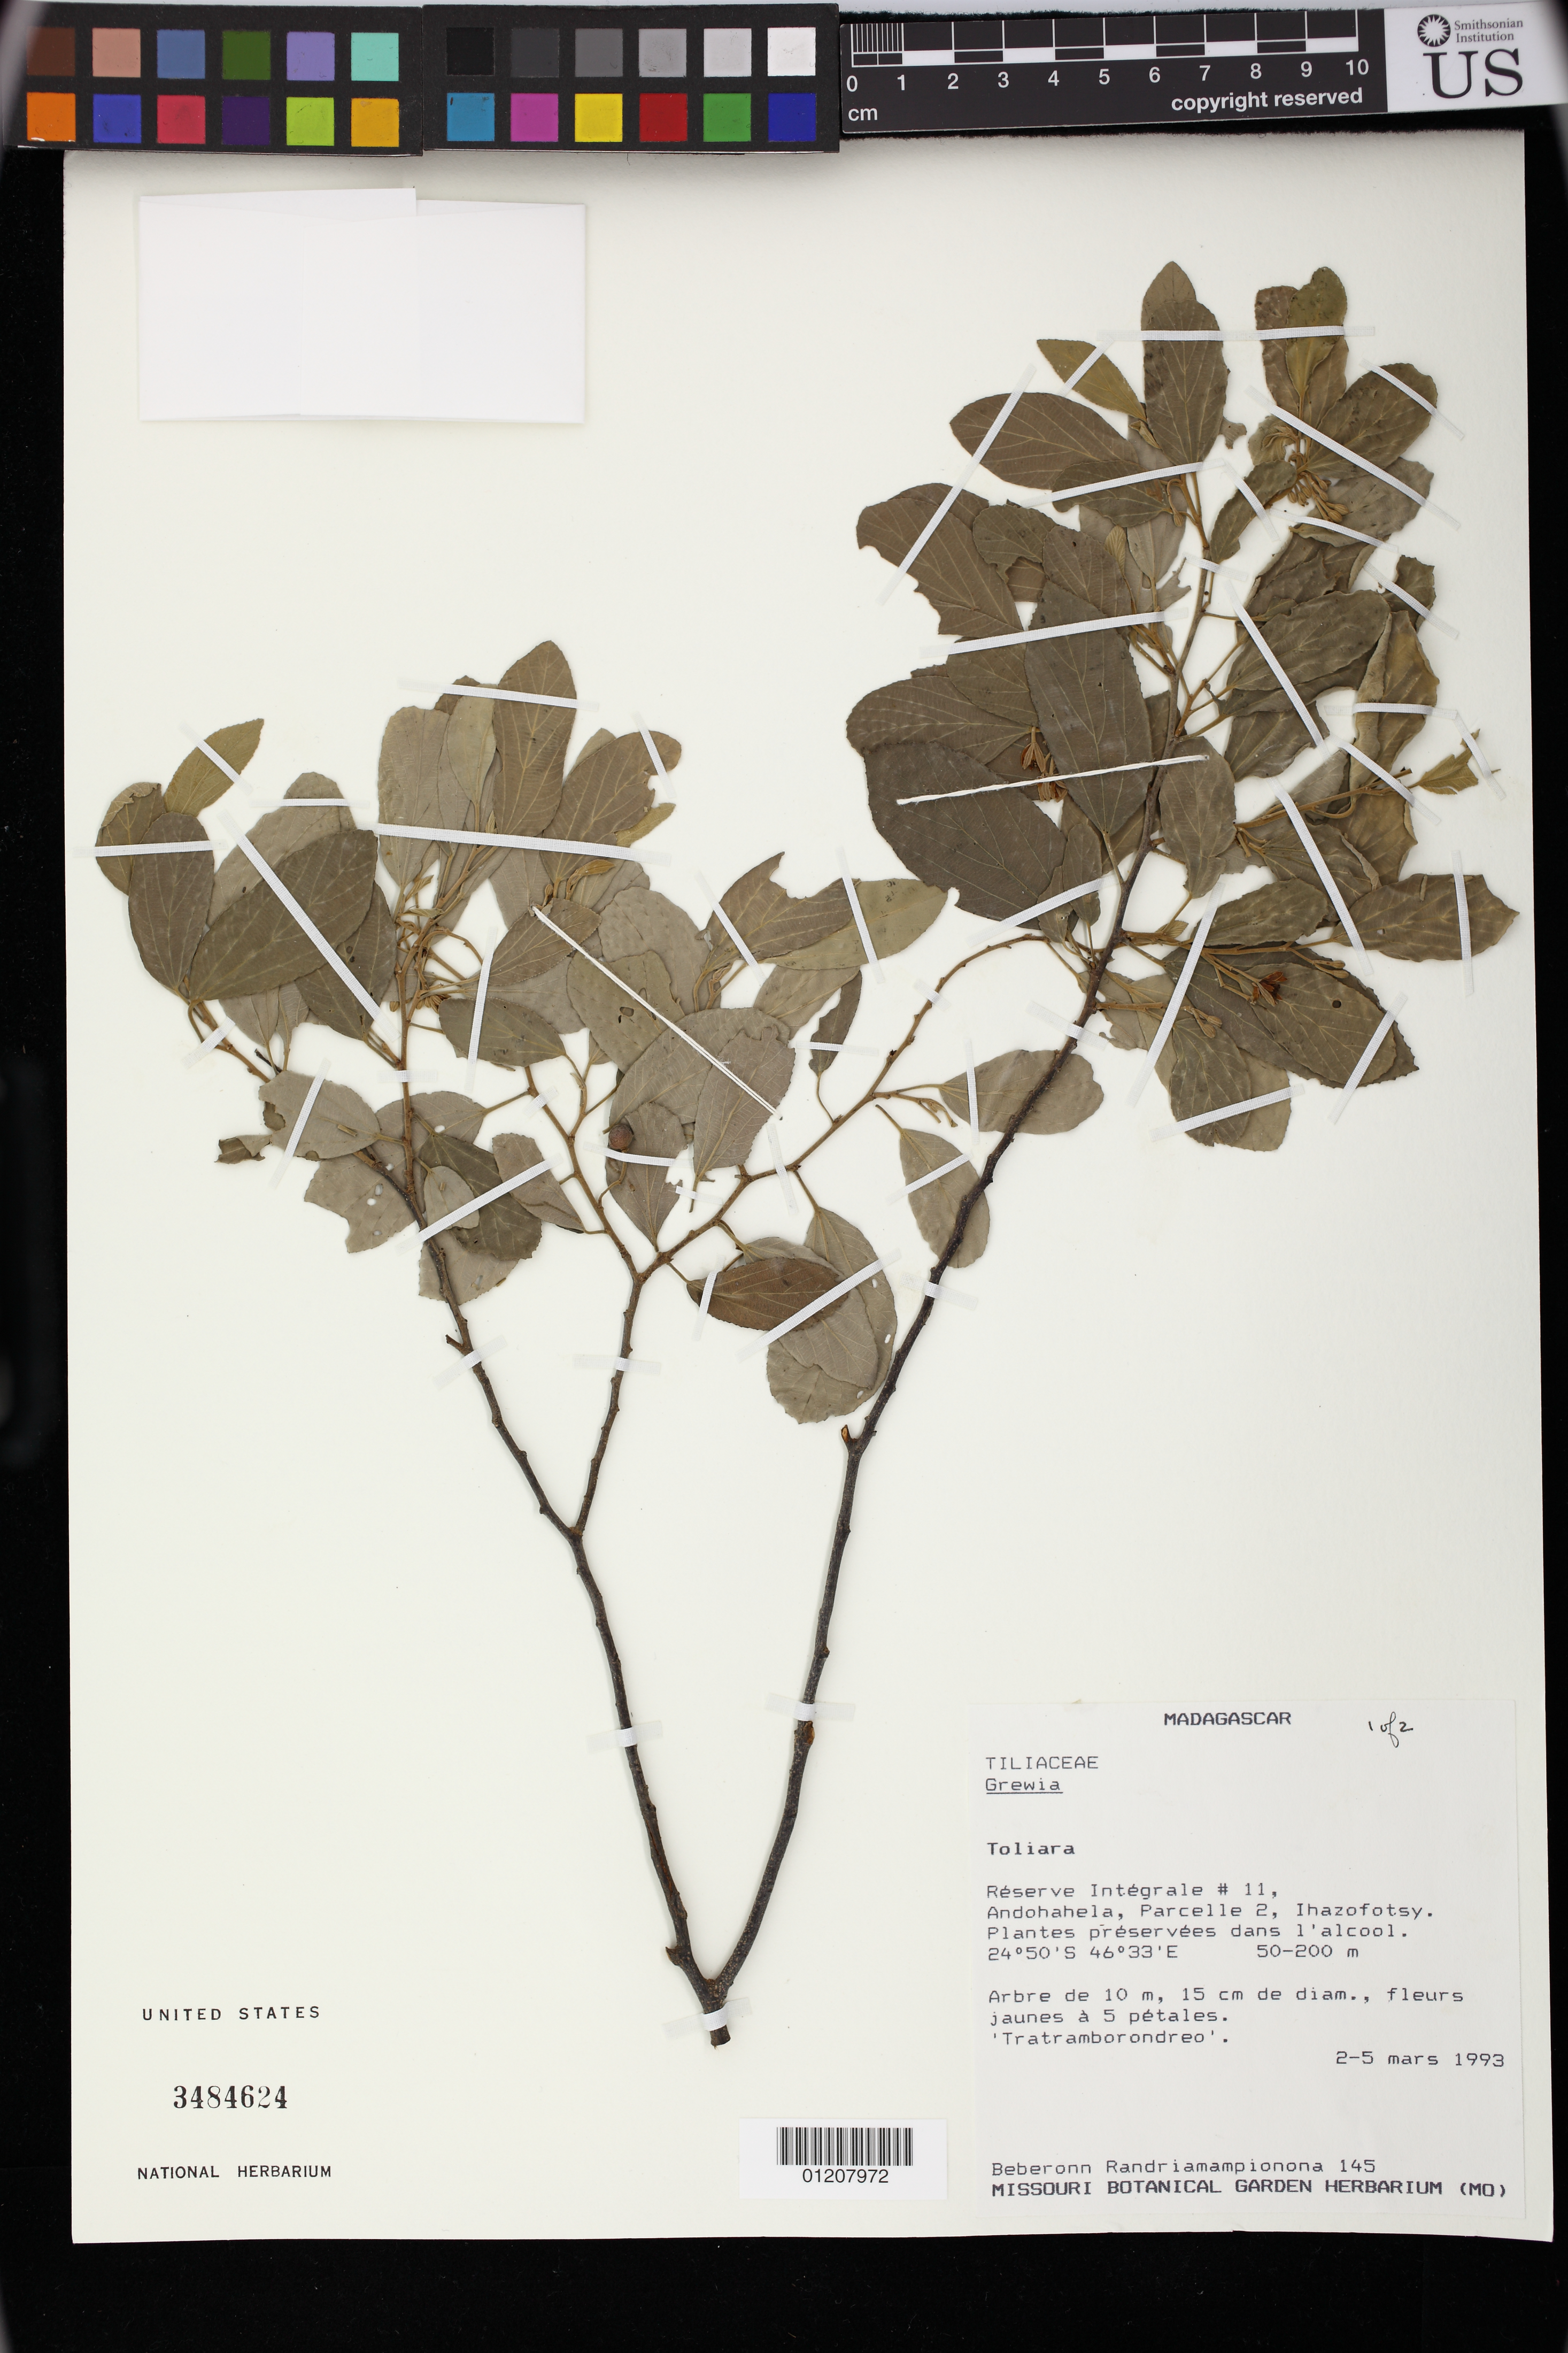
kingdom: Plantae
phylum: Tracheophyta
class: Magnoliopsida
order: Malvales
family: Malvaceae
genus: Grewia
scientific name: Grewia leucophylla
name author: Capuron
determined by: Dorr, Laurence J., Curator (BOT), Smithsonian Institution - National Museum of Natural History (UNITED STATES)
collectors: B. Randriamampionona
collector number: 145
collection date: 1993-03-02/1993-03-05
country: Madagascar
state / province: Anosy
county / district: Tolanaro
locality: Toliara. Reserve Integrale #11, Andohahela, Parcelle 2, Ihazofotsy.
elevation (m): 50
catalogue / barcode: US 3484624